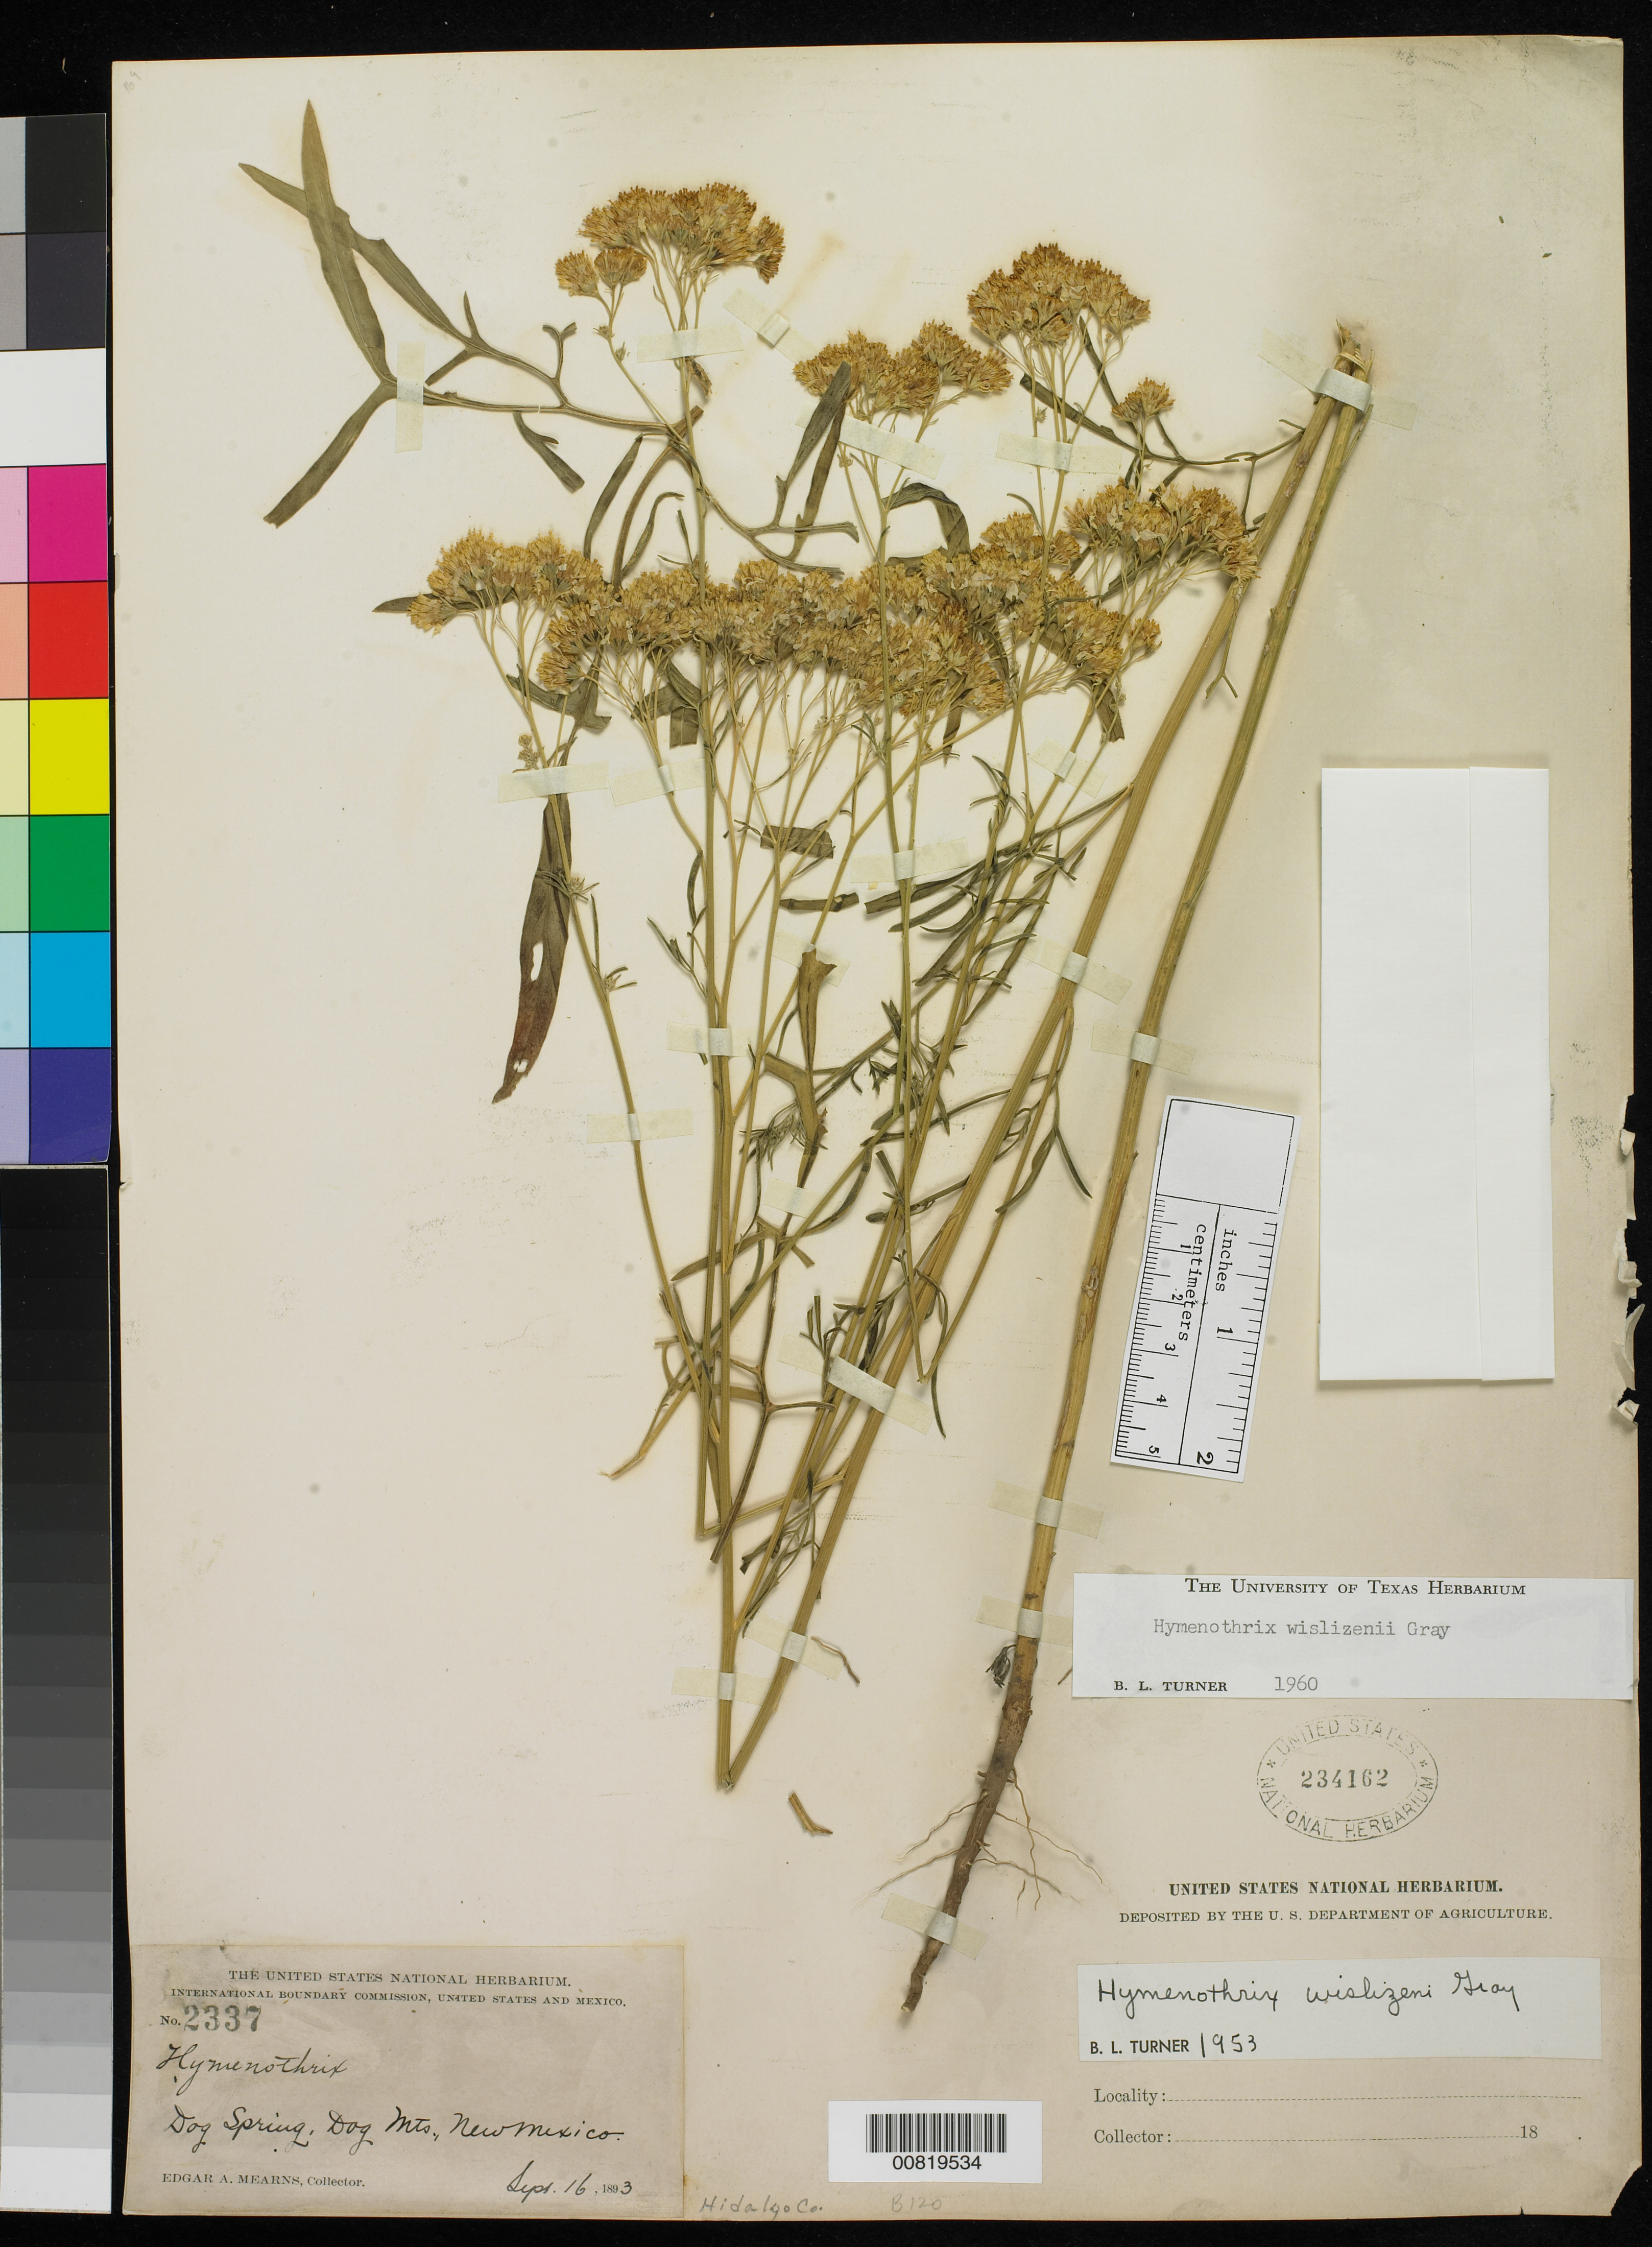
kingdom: Plantae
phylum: Tracheophyta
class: Magnoliopsida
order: Asterales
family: Asteraceae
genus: Hymenothrix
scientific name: Hymenothrix wislizenii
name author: A. Gray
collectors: E. A. Mearns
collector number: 2337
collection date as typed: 16 Sep 1893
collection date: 1893-09-16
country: United States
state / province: New Mexico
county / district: Hidalgo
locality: Dog Spring, Dog Mts., Hidalgo County, New Mexico.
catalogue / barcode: US 234162